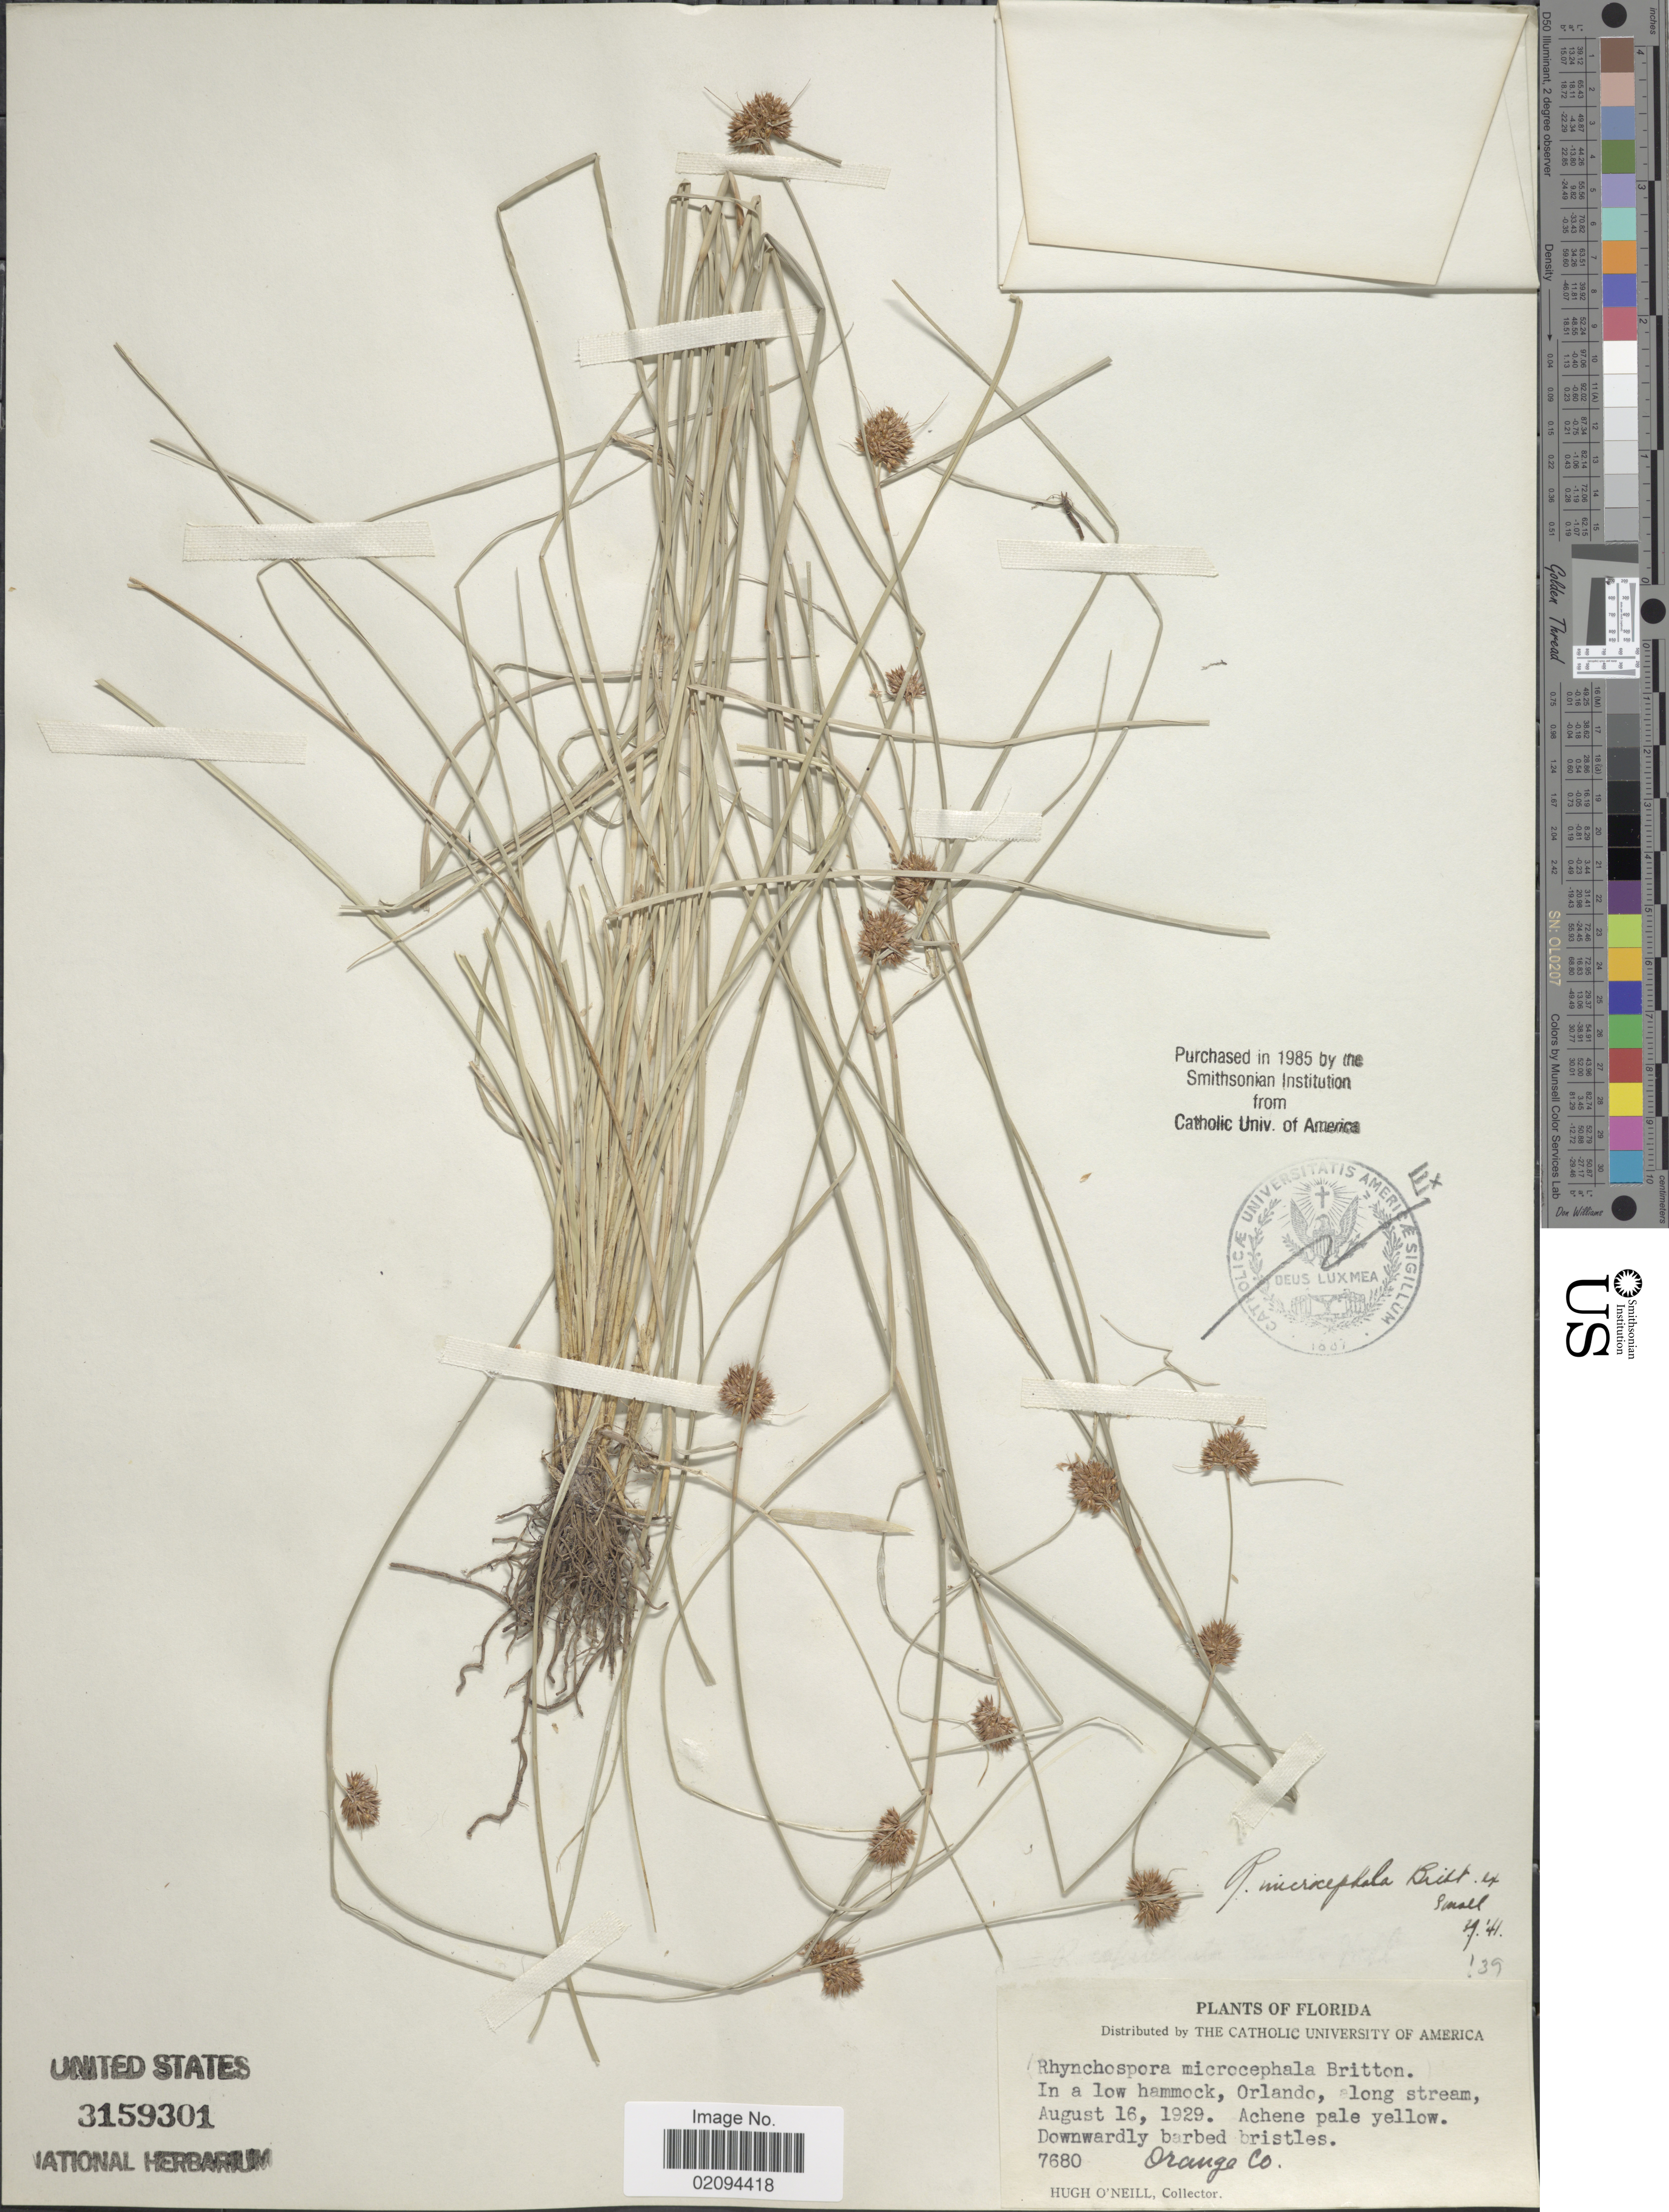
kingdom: Plantae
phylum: Tracheophyta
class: Liliopsida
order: Poales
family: Cyperaceae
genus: Rhynchospora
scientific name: Rhynchospora microcephala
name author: (Britton) Britton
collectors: H. O'Neill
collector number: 7680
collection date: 1929-08-16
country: United States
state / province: Florida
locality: In a low hammock, Orlando, along stream. Orange Co.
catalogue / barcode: US 3159301